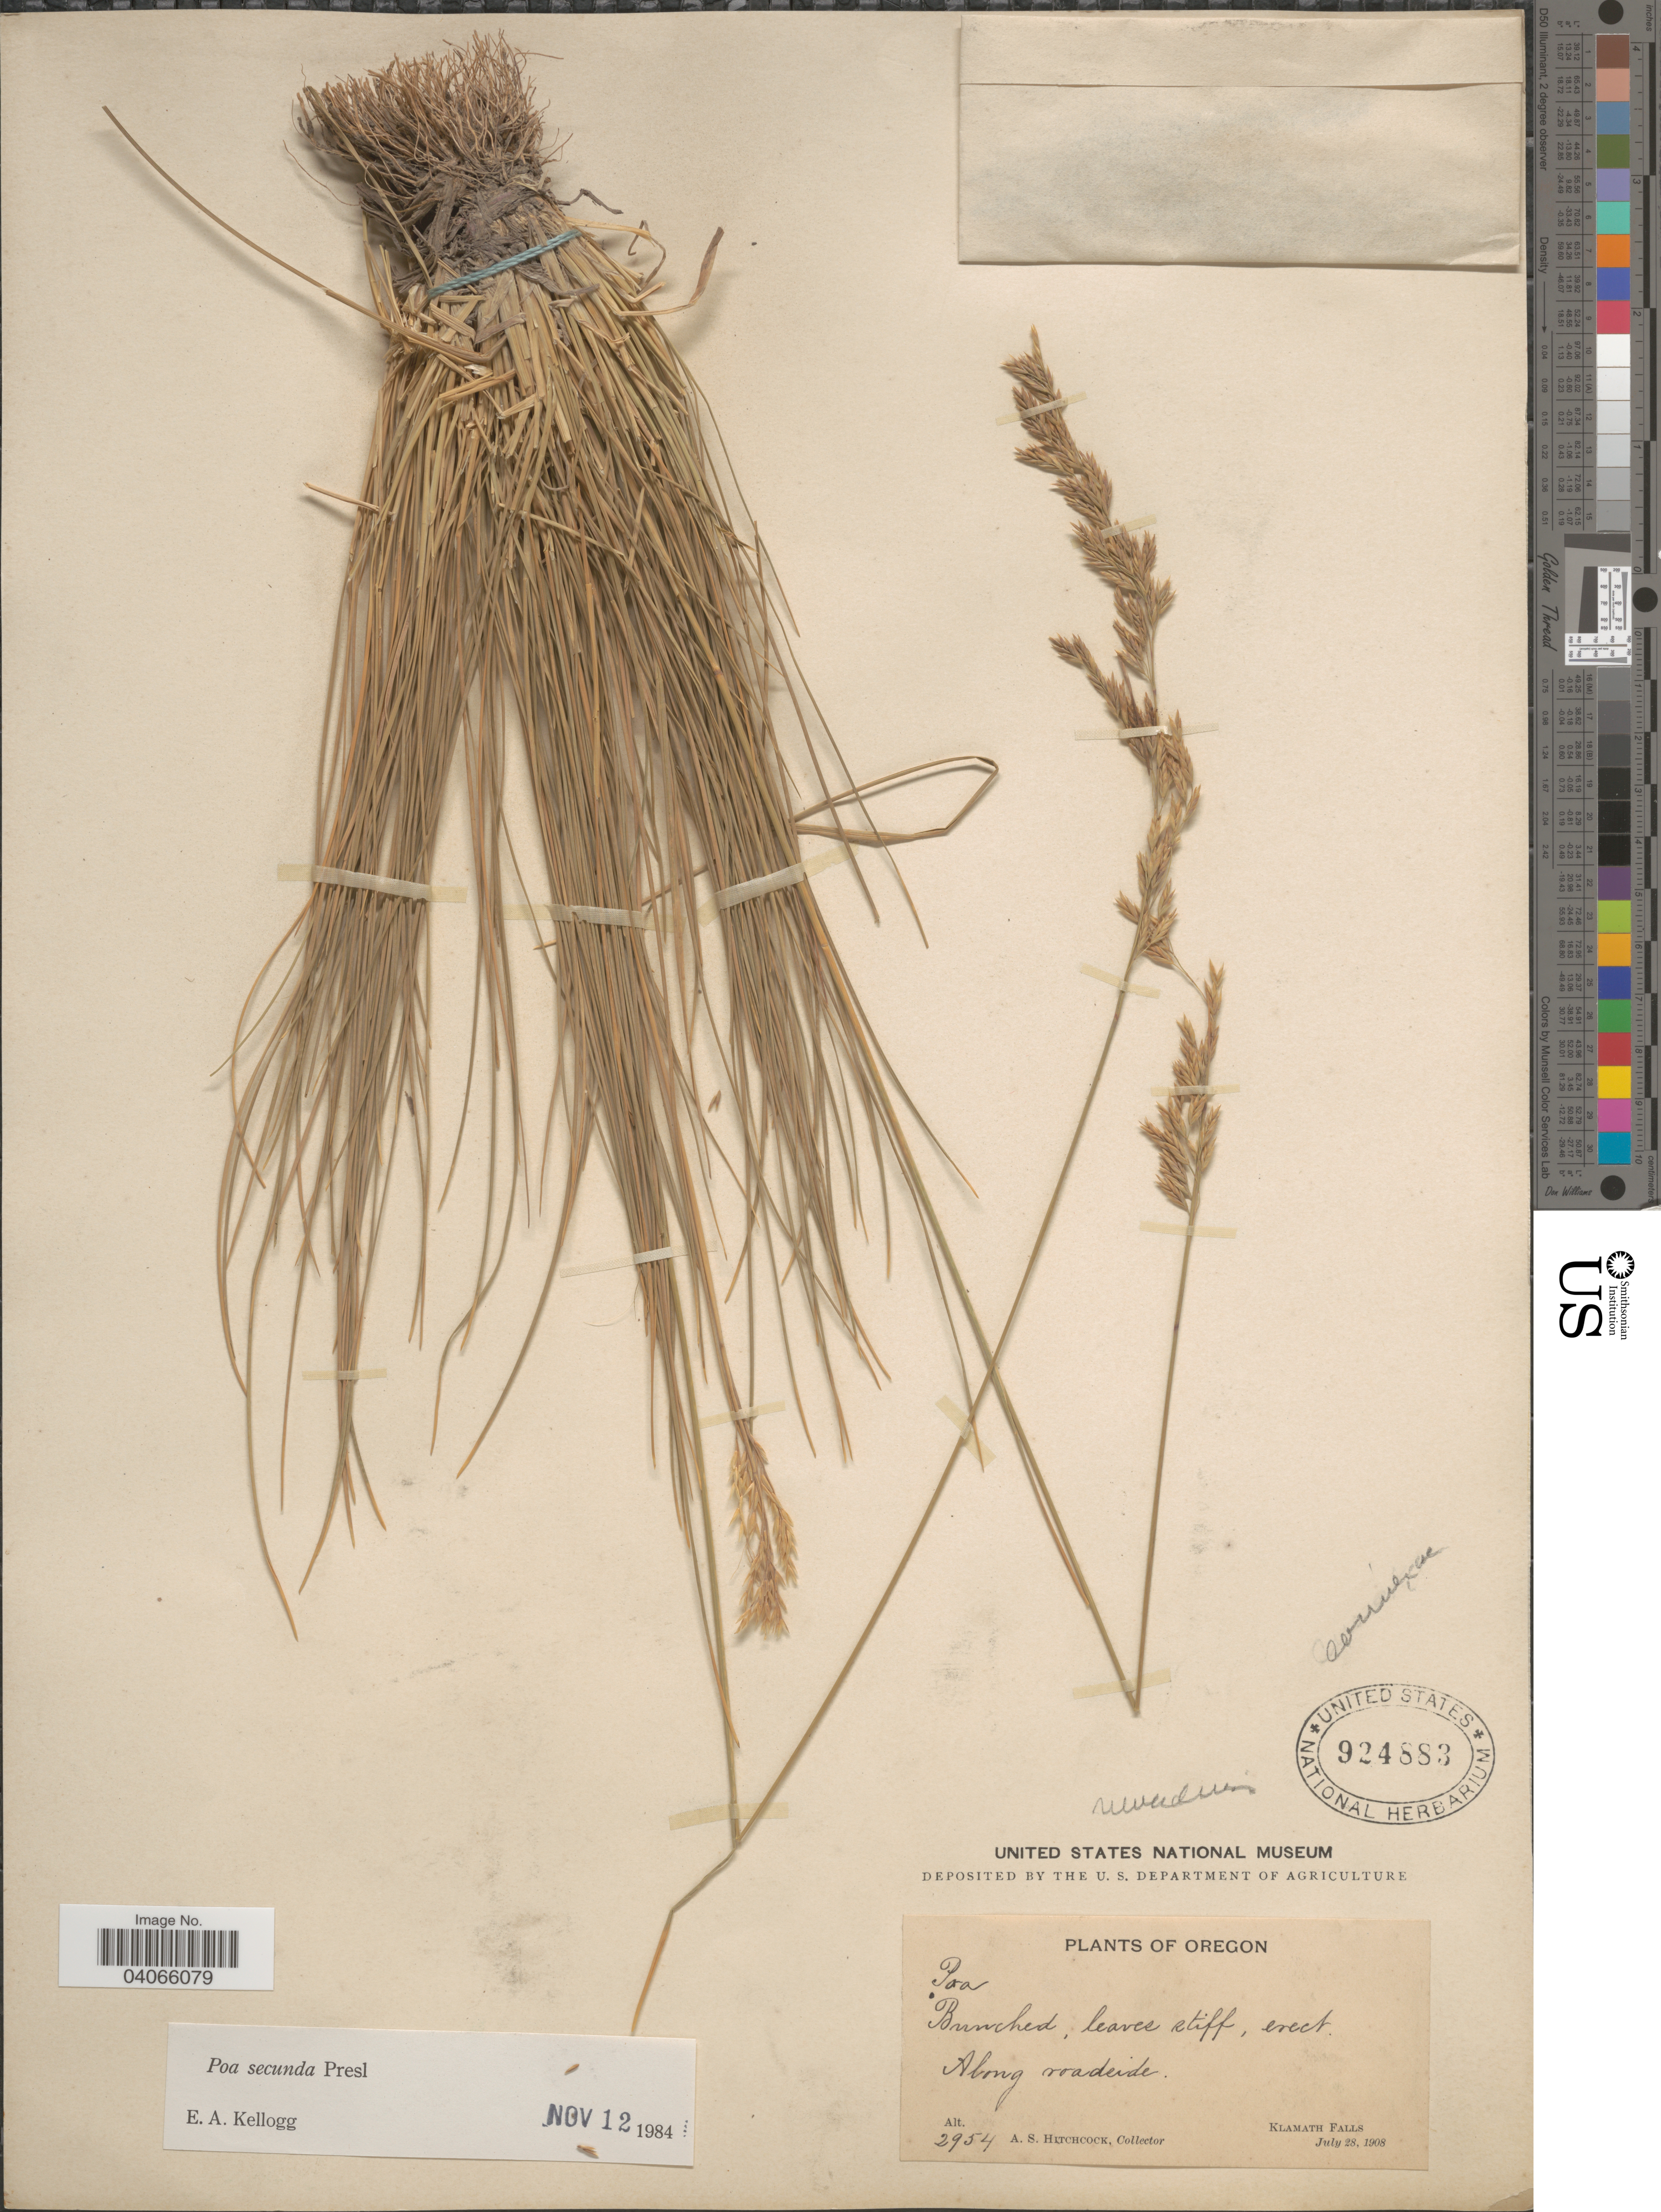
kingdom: Plantae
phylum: Tracheophyta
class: Liliopsida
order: Poales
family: Poaceae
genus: Poa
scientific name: Poa secunda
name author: J. Presl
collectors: A. S. Hitchcock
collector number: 2954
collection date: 1908-07-28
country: United States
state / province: Oregon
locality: Along roadside. Klamath Falls.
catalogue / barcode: US 924883